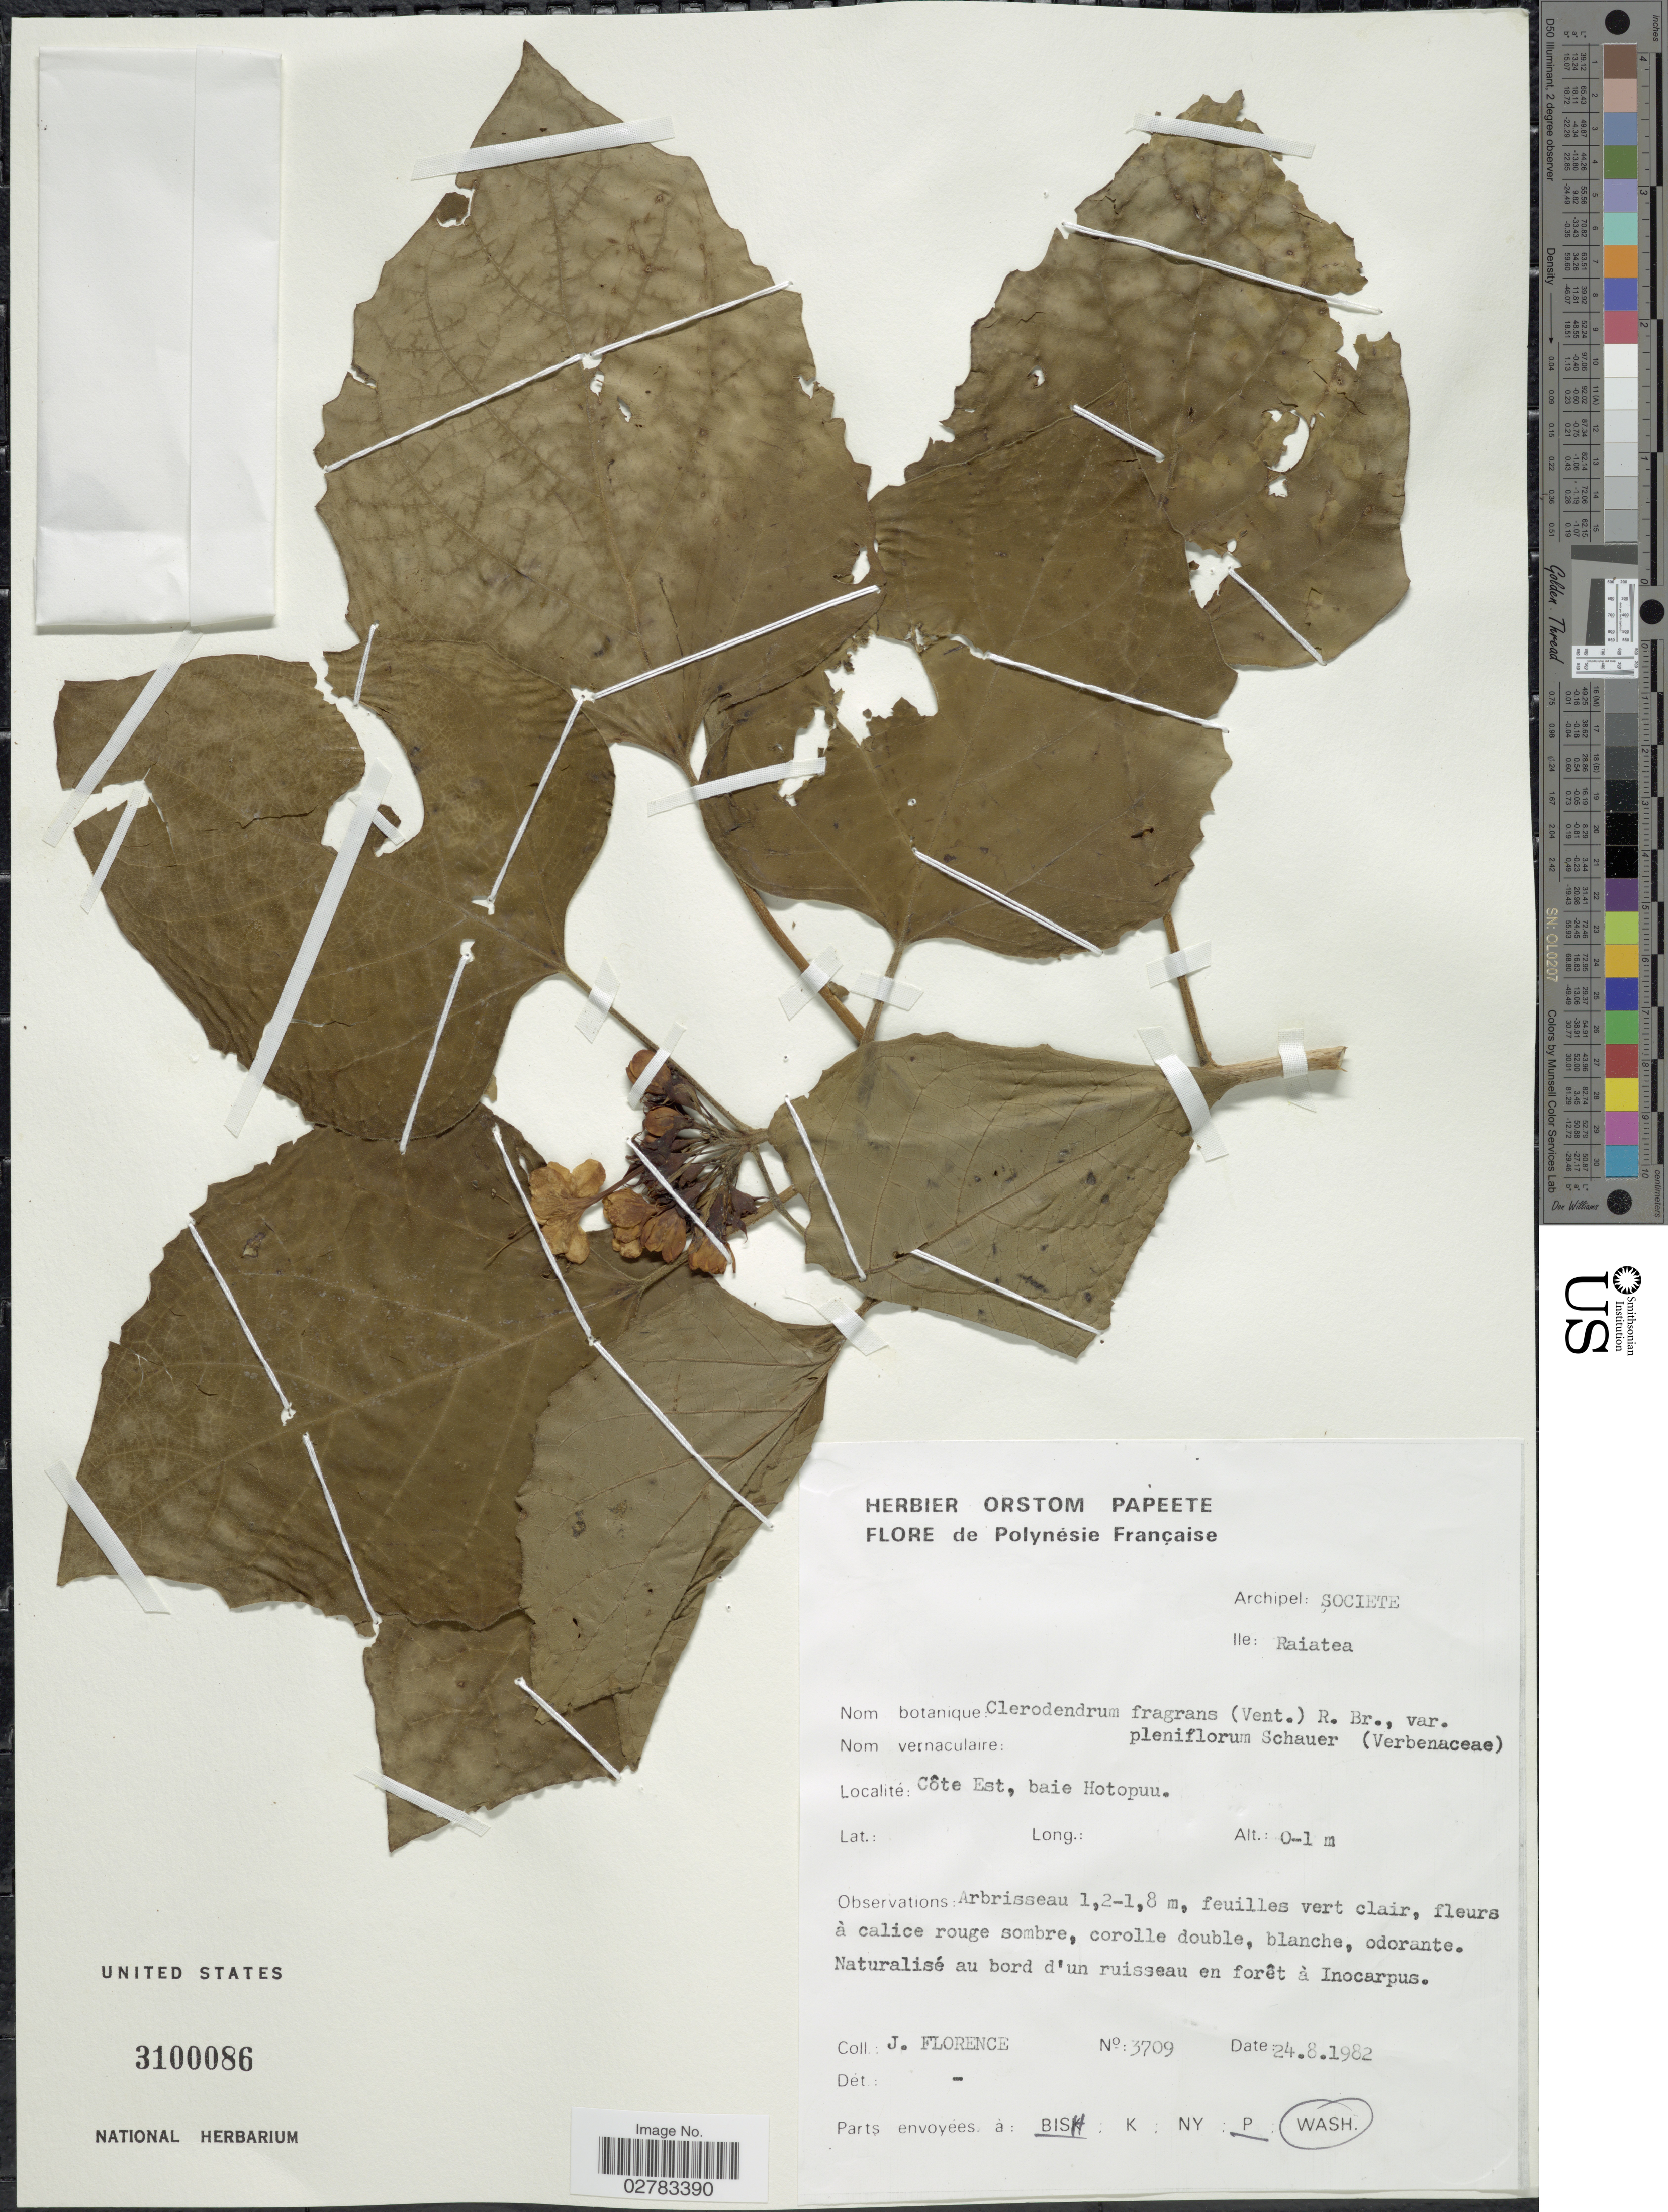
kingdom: Plantae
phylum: Tracheophyta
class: Magnoliopsida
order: Lamiales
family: Lamiaceae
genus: Clerodendrum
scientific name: Clerodendrum fragrans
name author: (Vent.) R. Br.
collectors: J. Florence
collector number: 3709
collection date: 1982-08-24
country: French Polynesia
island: Raiatea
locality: Archipel: Societe, Ile: Raiatea, Côte Est, baie Hotopuu.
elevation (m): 0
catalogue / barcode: US 3100086